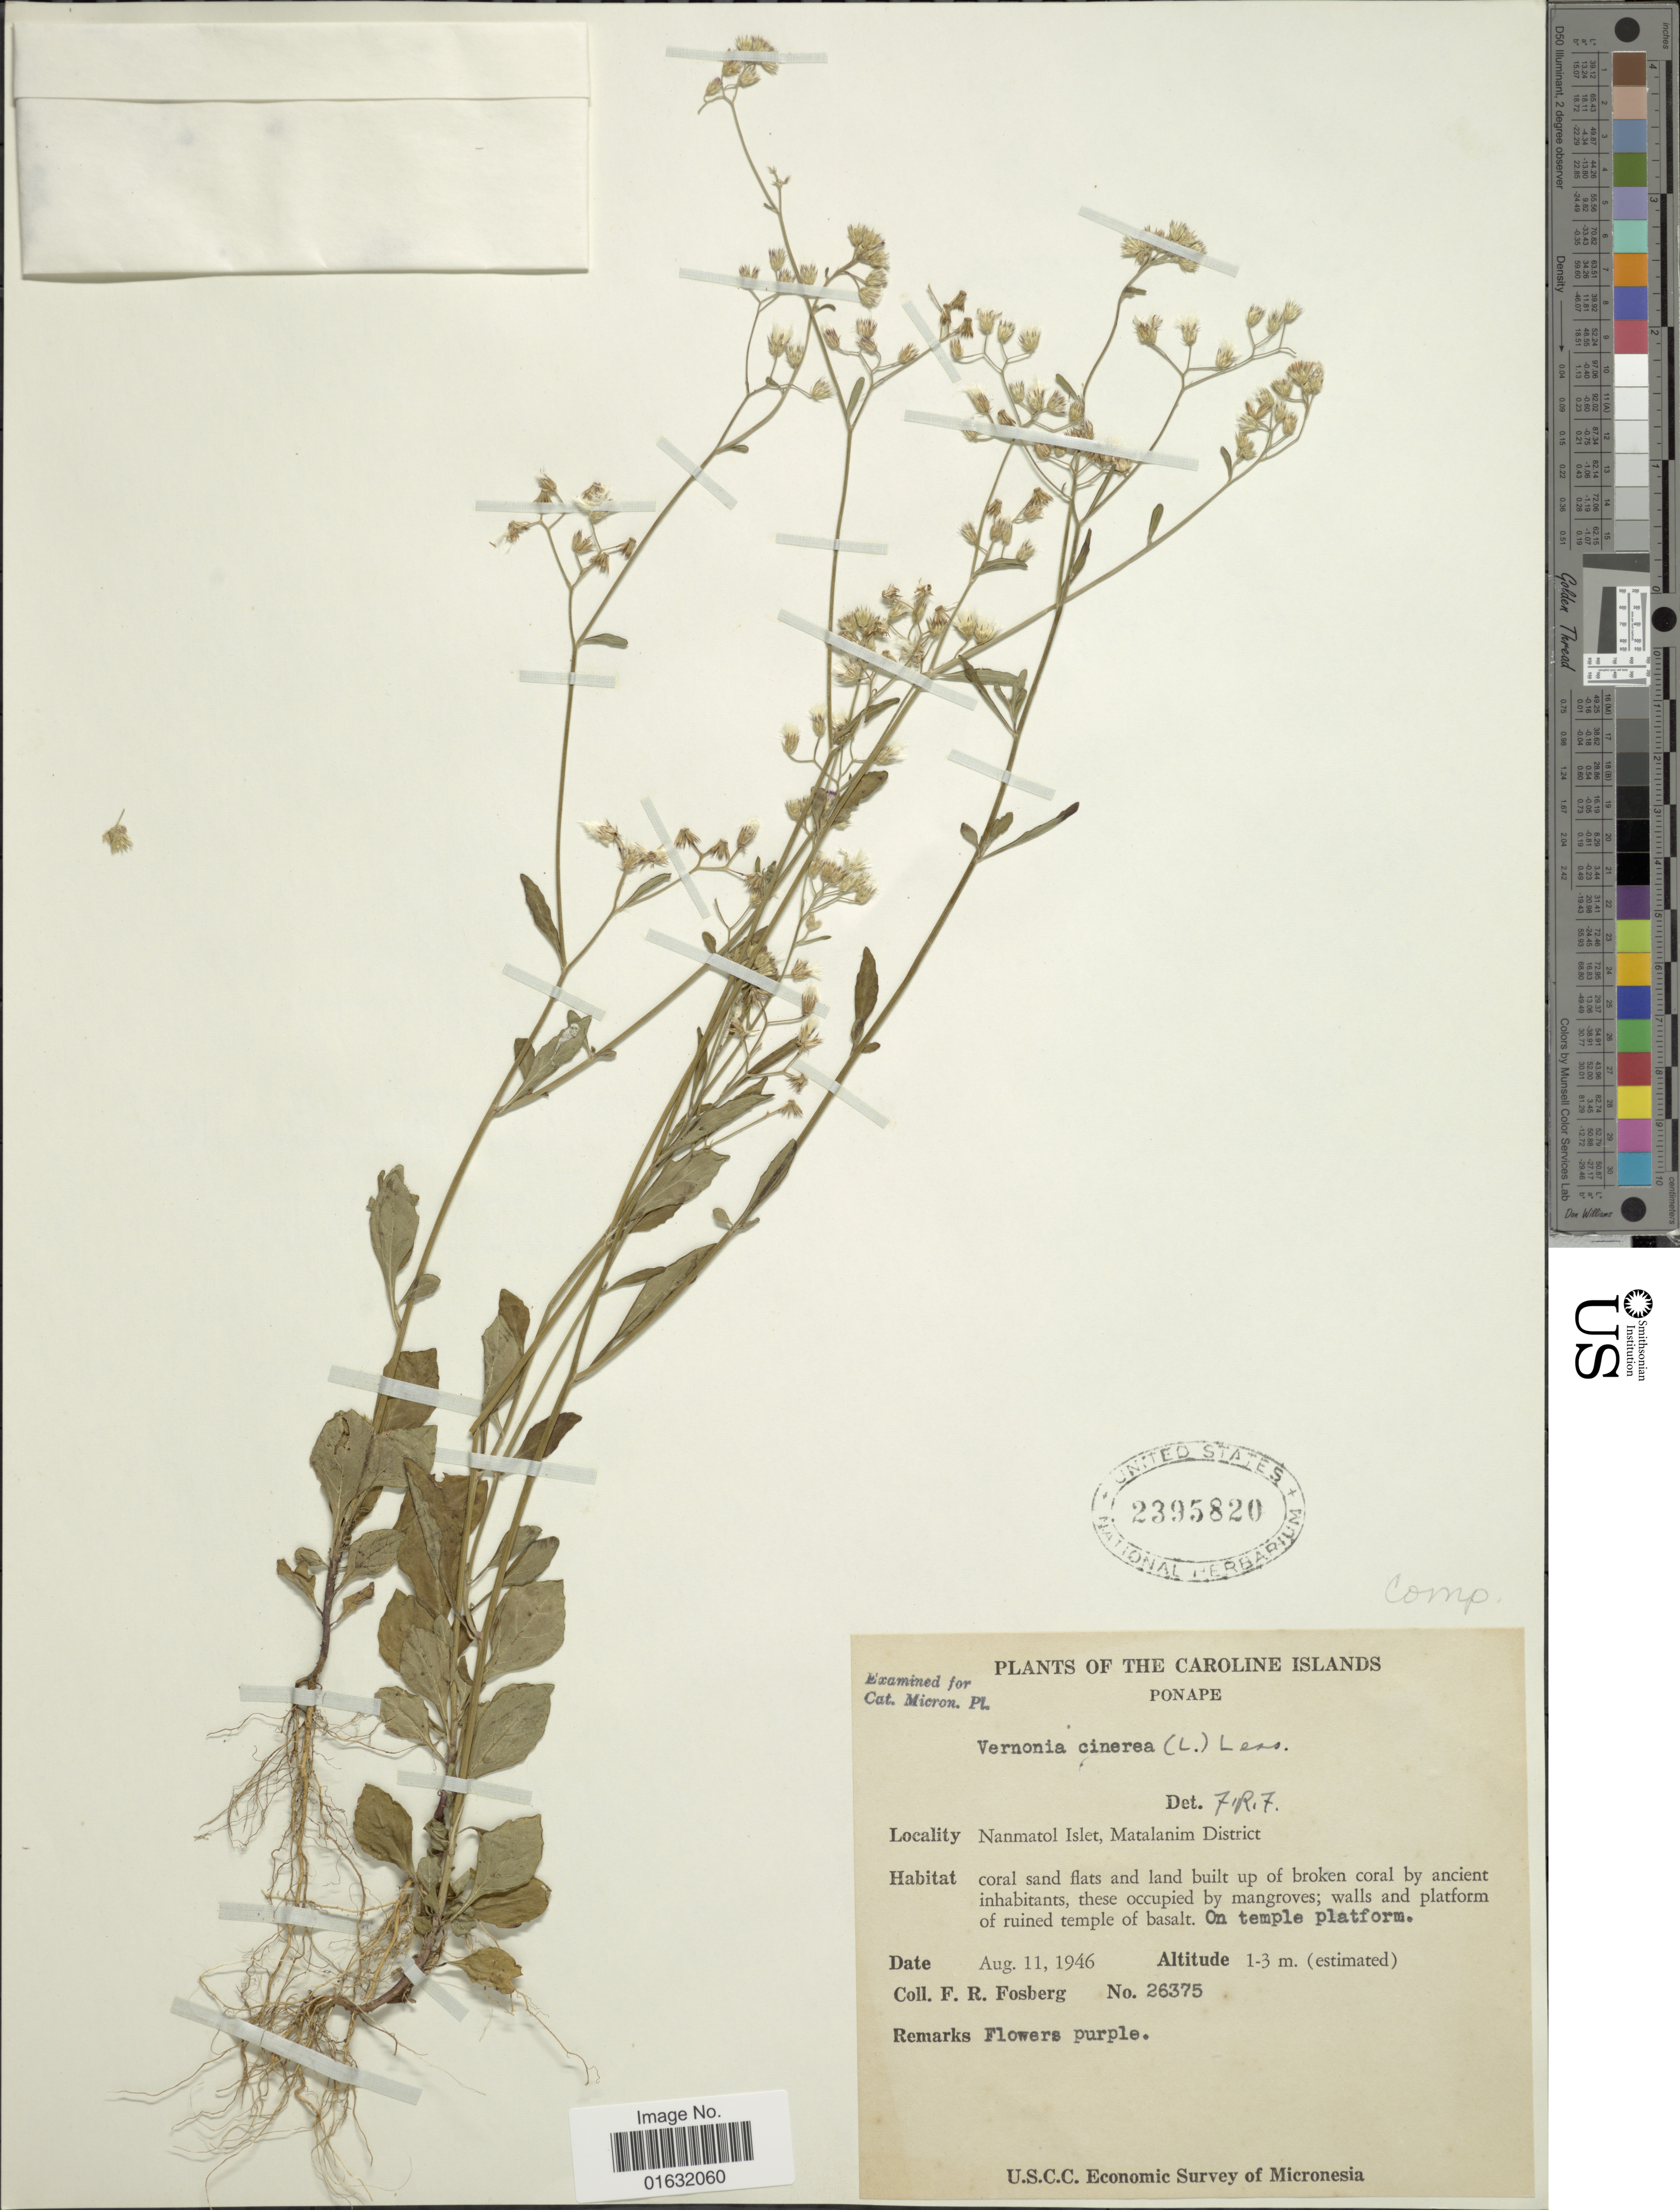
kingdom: Plantae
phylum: Tracheophyta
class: Magnoliopsida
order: Asterales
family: Asteraceae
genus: Cyanthillium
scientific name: Cyanthillium cinereum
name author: (L.) H. Rob.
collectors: F. R. Fosberg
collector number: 26375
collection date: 1946-08-11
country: Micronesia, Federated States of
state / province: Pohnpei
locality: The Caroline Islands, Ponape, Nanmatol Islet, Matalanim District.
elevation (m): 1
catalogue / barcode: US 2395820